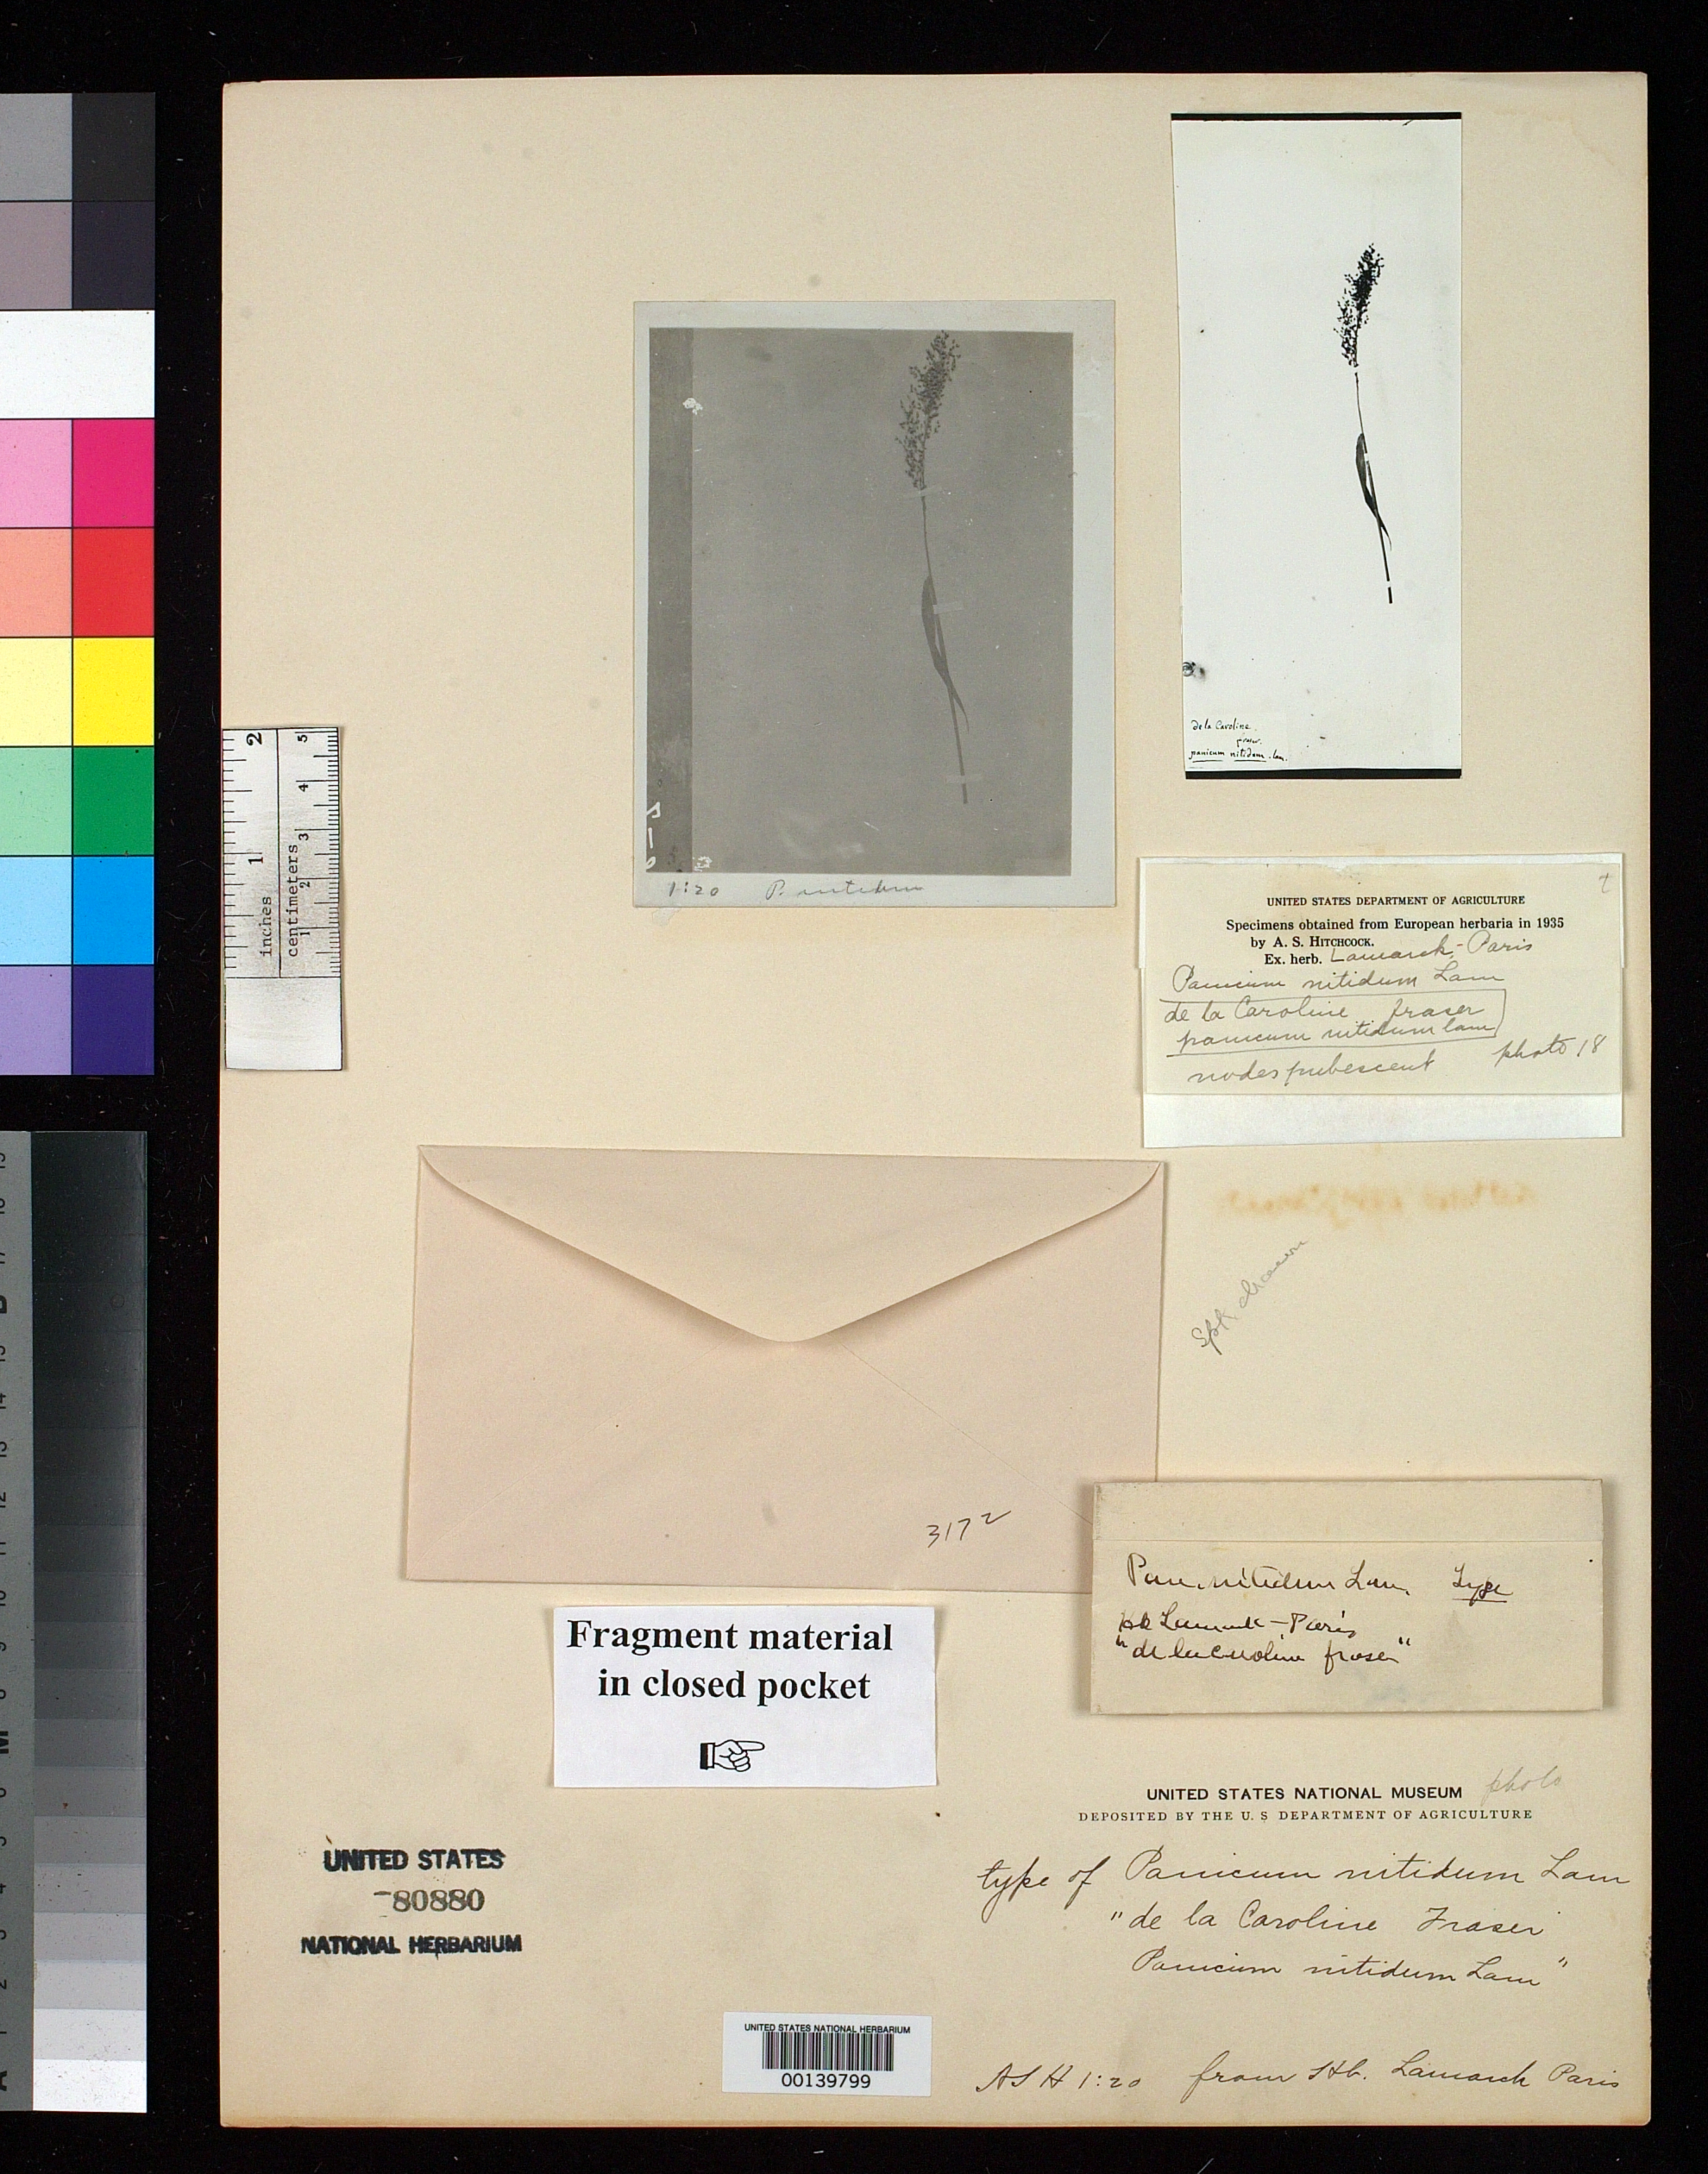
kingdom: Plantae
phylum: Tracheophyta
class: Liliopsida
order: Poales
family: Poaceae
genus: Panicum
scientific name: Panicum nitidum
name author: Lam.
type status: Type Fragment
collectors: J. Fraser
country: United States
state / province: North Carolina / South Carolina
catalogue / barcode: US 80880